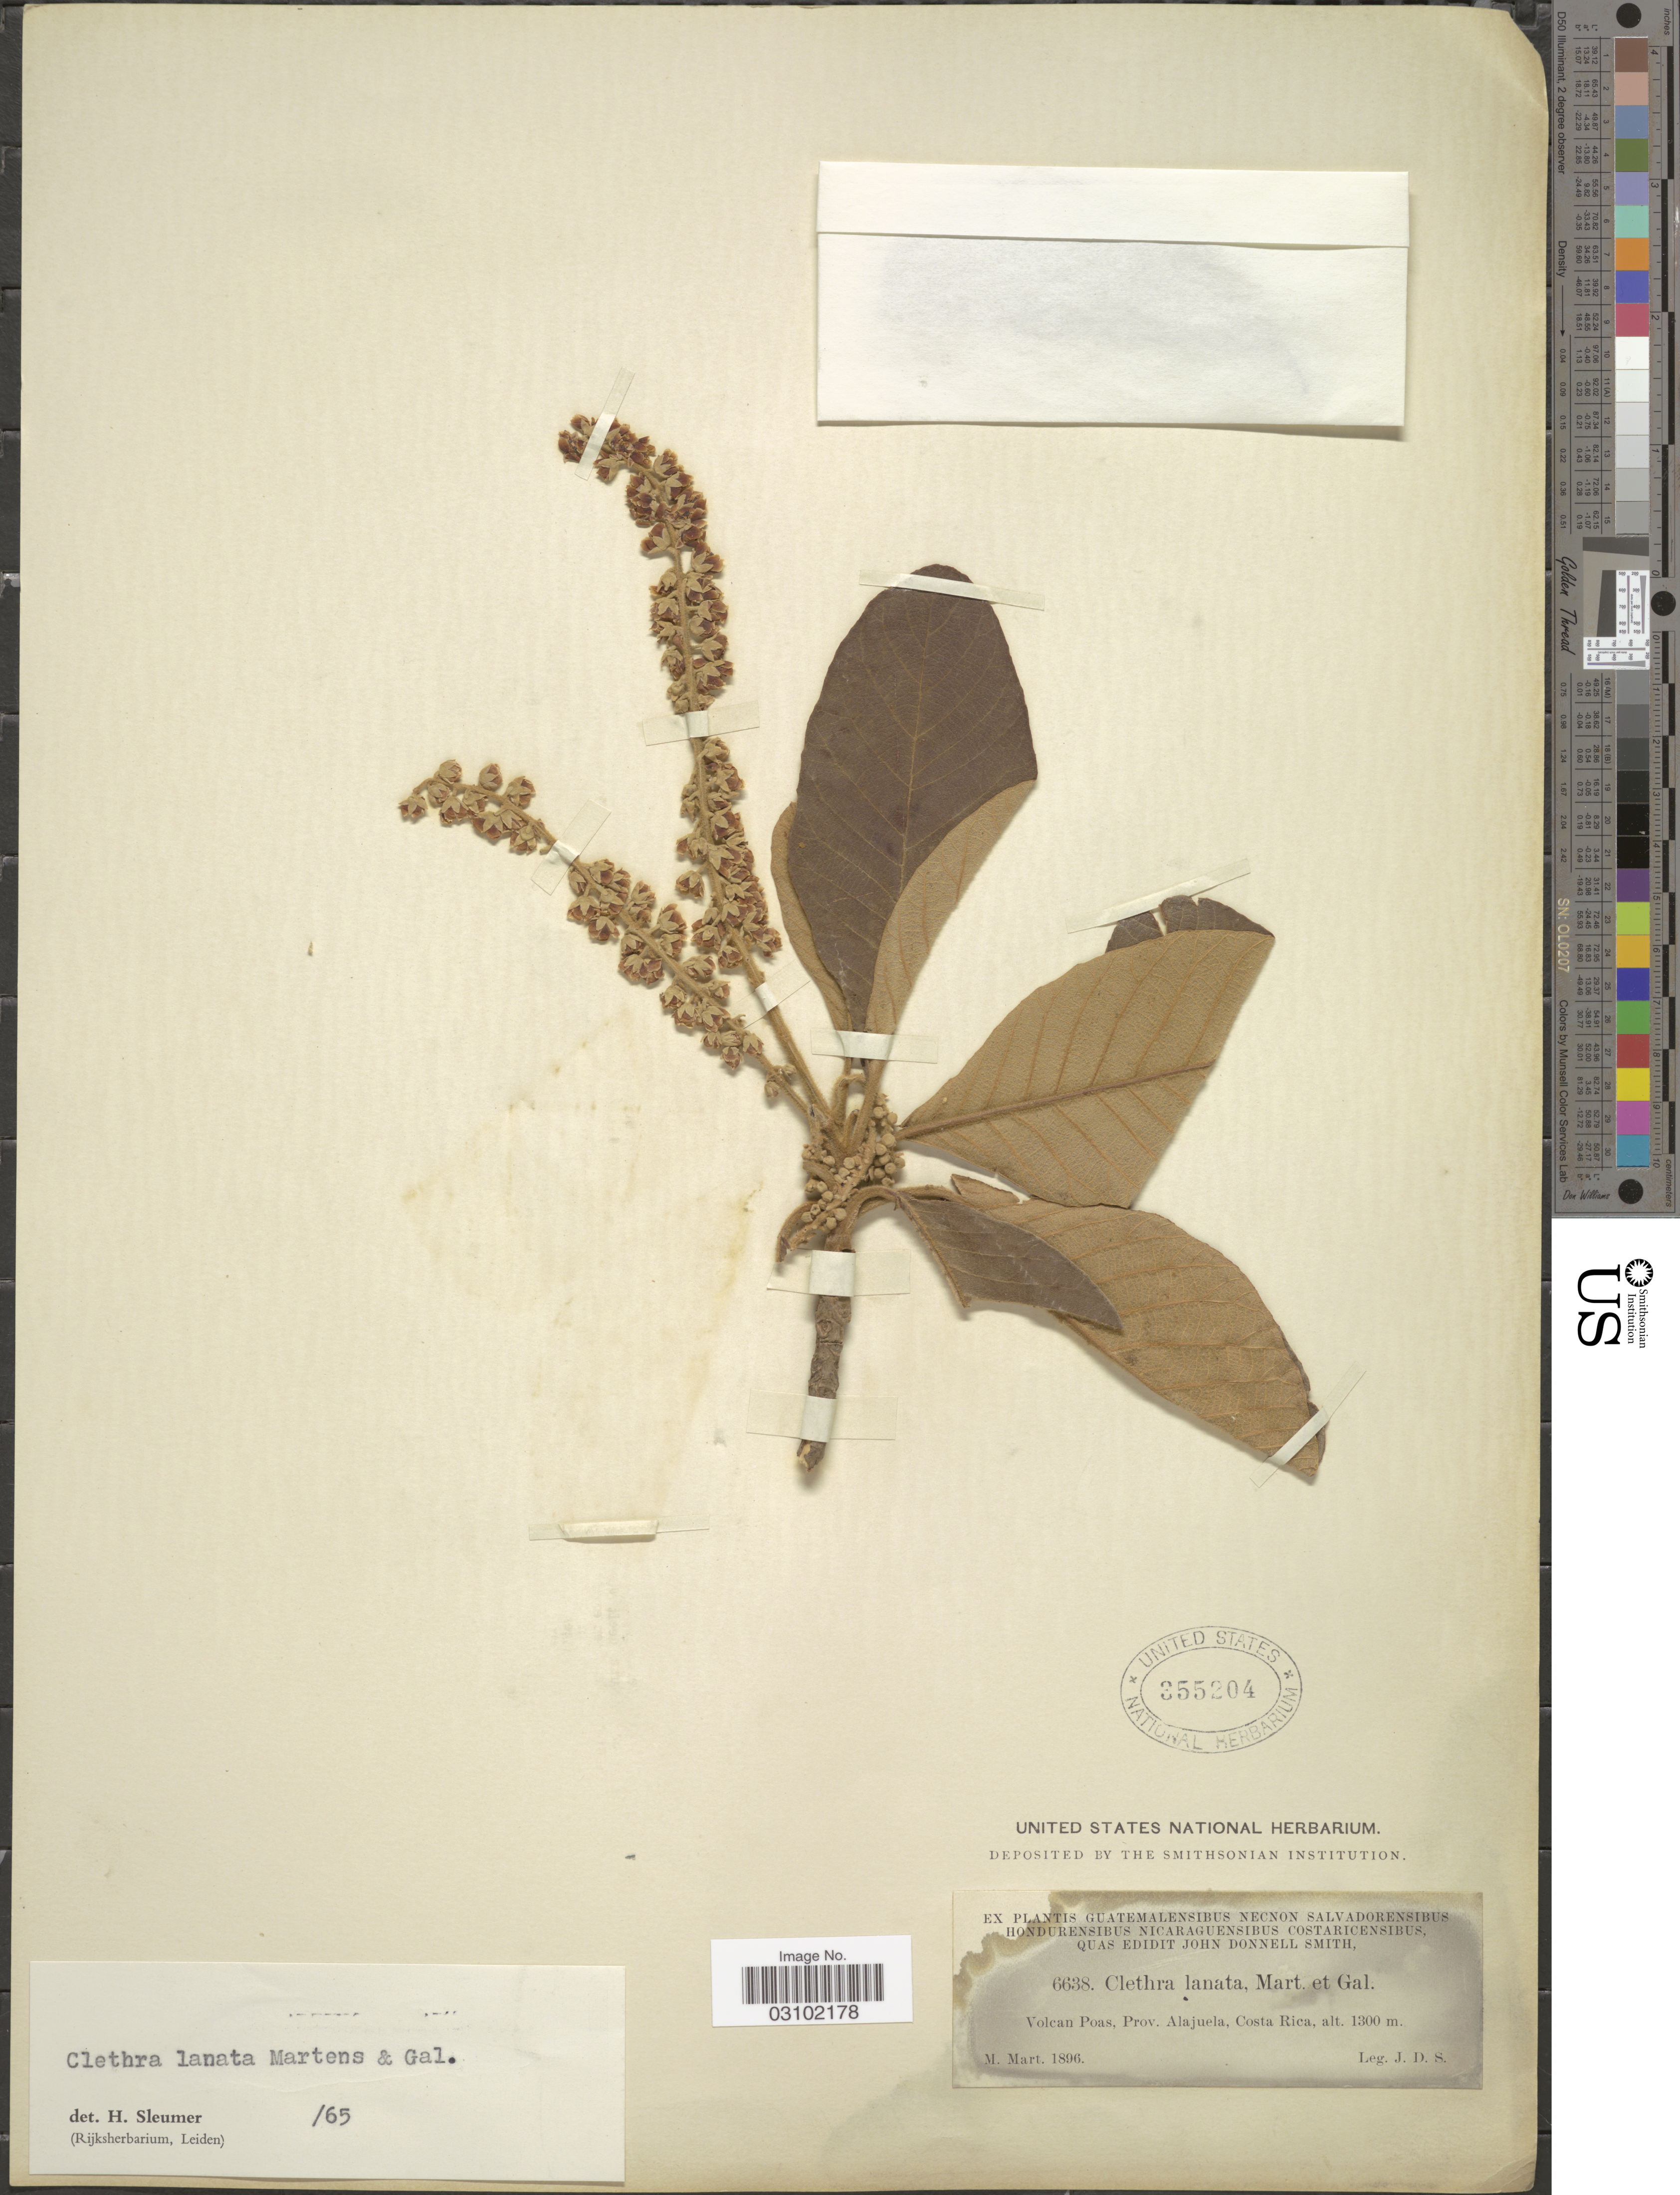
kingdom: Plantae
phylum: Tracheophyta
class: Magnoliopsida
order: Ericales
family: Clethraceae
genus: Clethra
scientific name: Clethra lanata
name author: M. Martens & Galeotti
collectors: J. Donnell Smith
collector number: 6638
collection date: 1896-03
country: Costa Rica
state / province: Alajuela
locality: Volcan Poas, Prov. Alajuela.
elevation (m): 1300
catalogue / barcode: US 355204